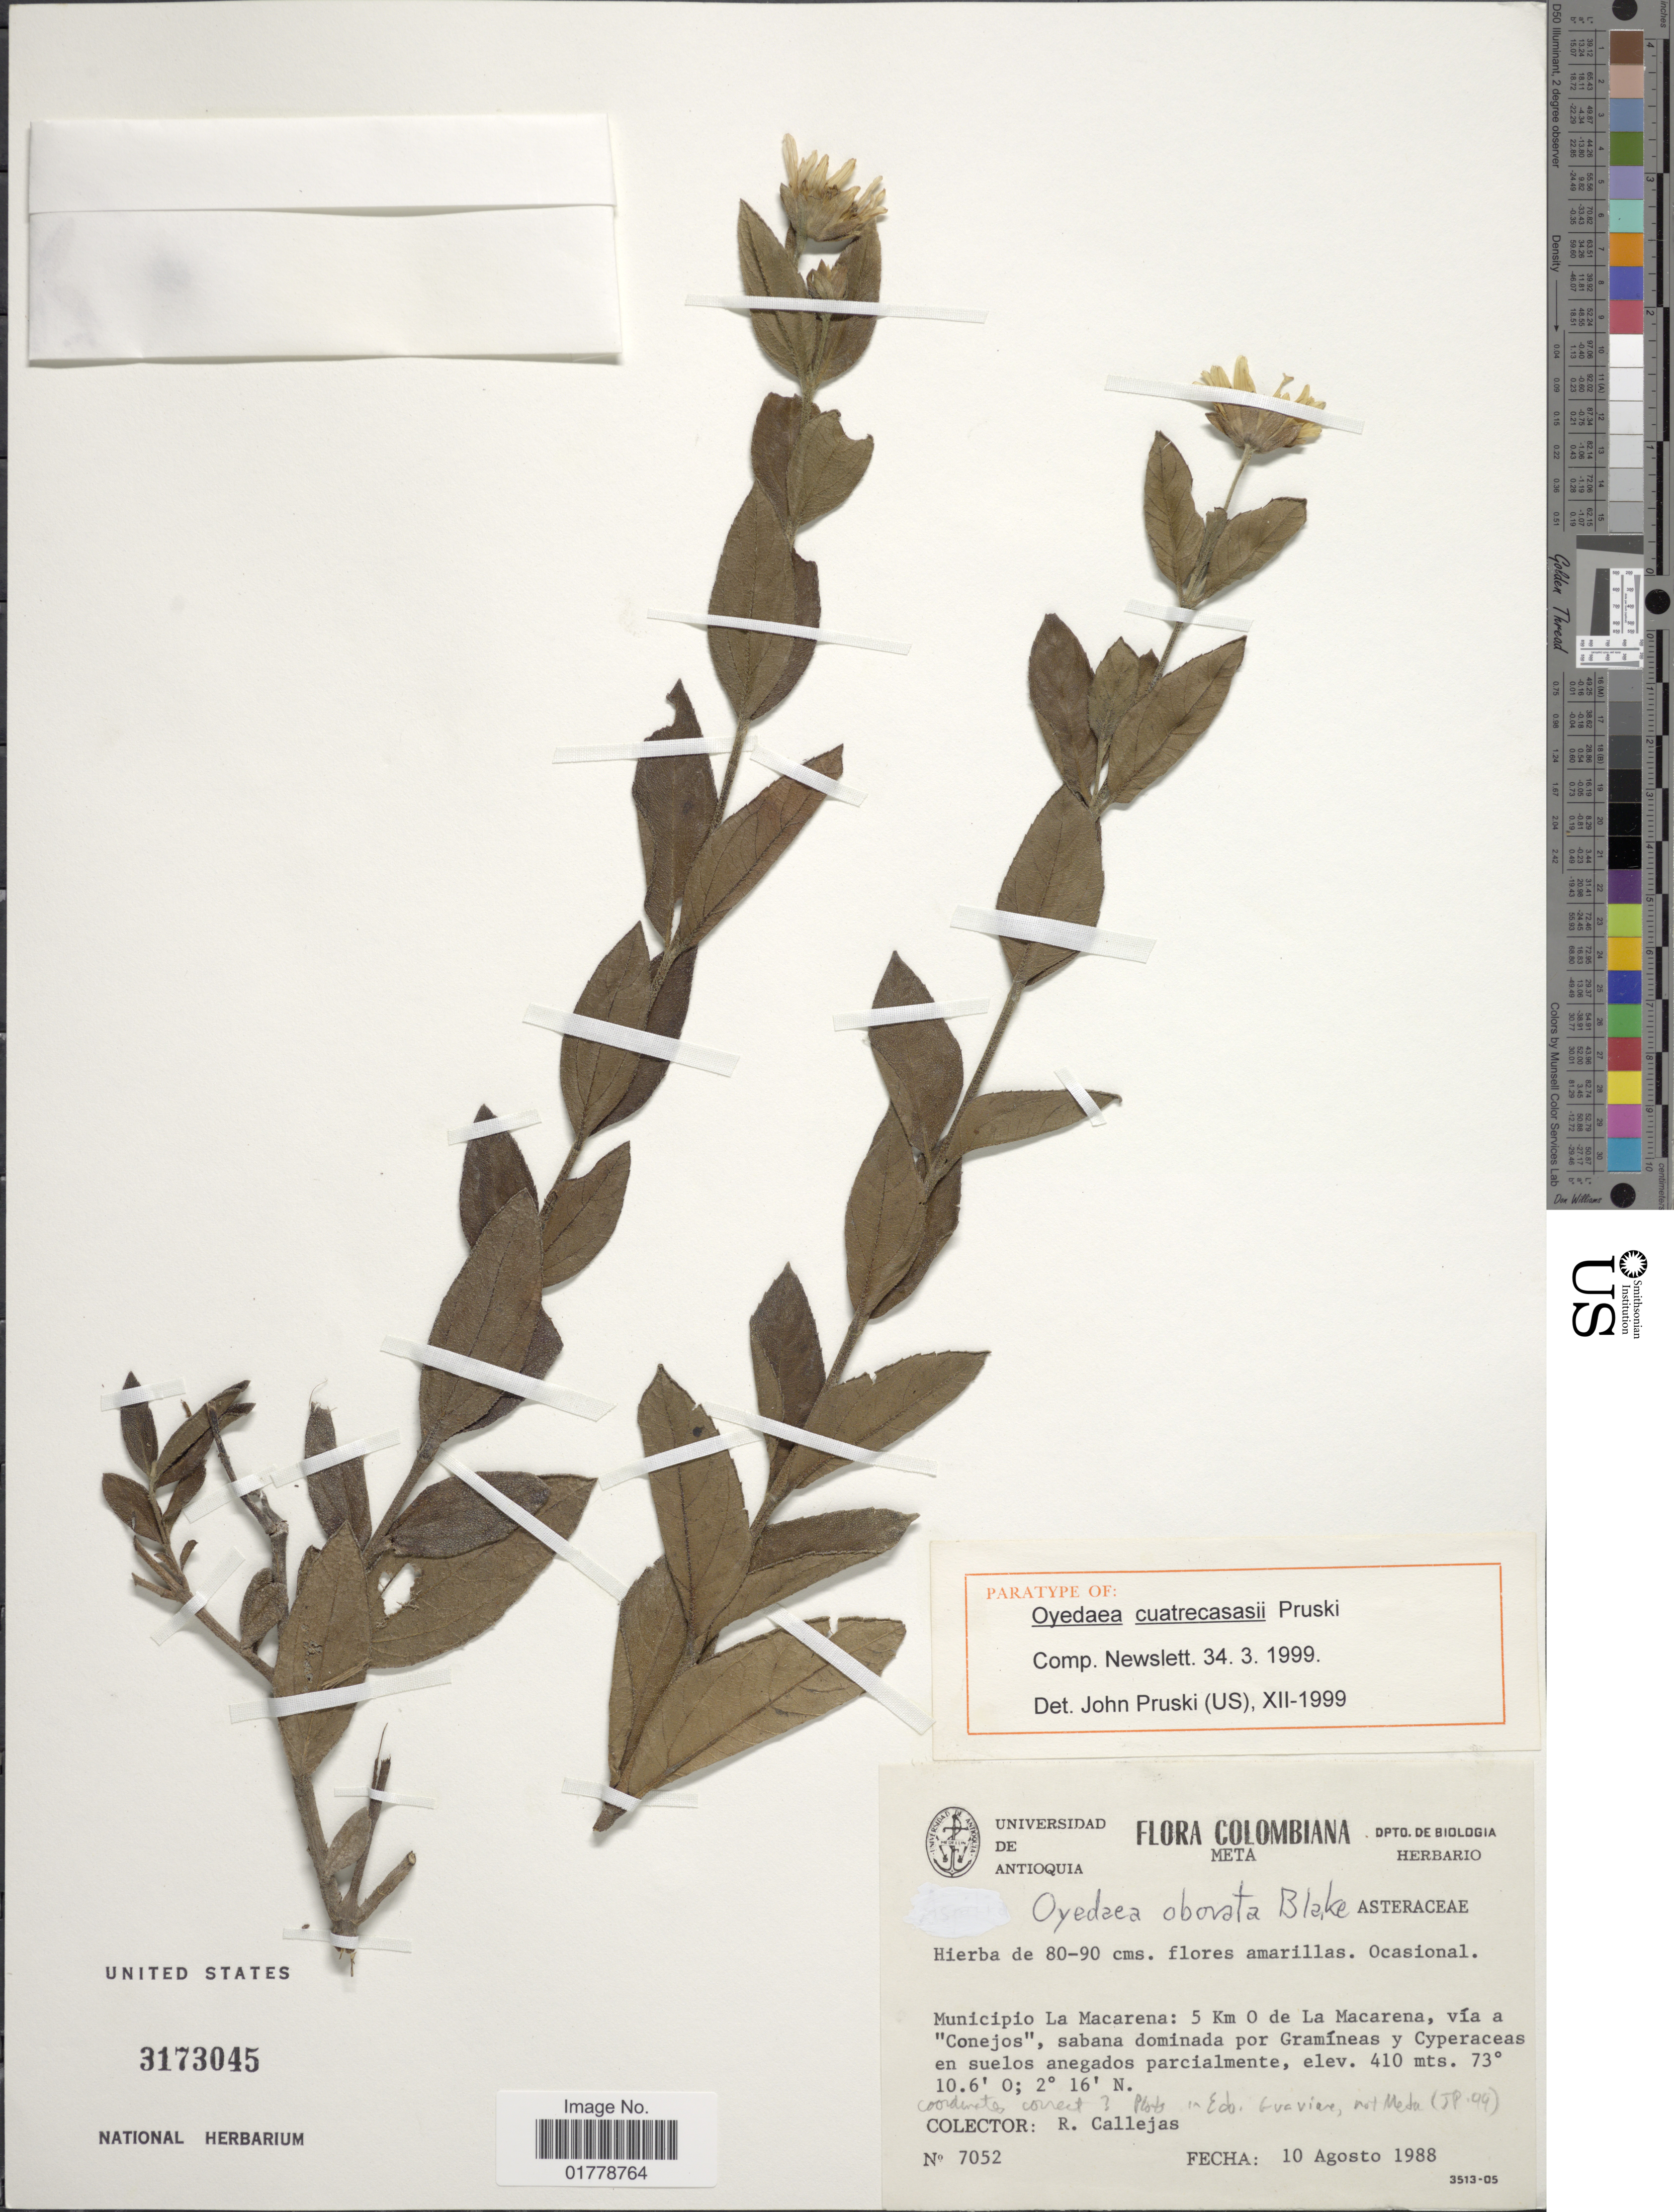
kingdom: Plantae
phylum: Tracheophyta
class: Magnoliopsida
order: Asterales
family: Asteraceae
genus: Oyedaea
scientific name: Oyedaea cuatrecasasii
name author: Pruski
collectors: R. Callejas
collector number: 7052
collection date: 1988-08-10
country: Colombia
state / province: Meta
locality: Municipio La Macarena: 5 Km O de La Macarena, vía a "Conejos"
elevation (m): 410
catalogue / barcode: US 3173045